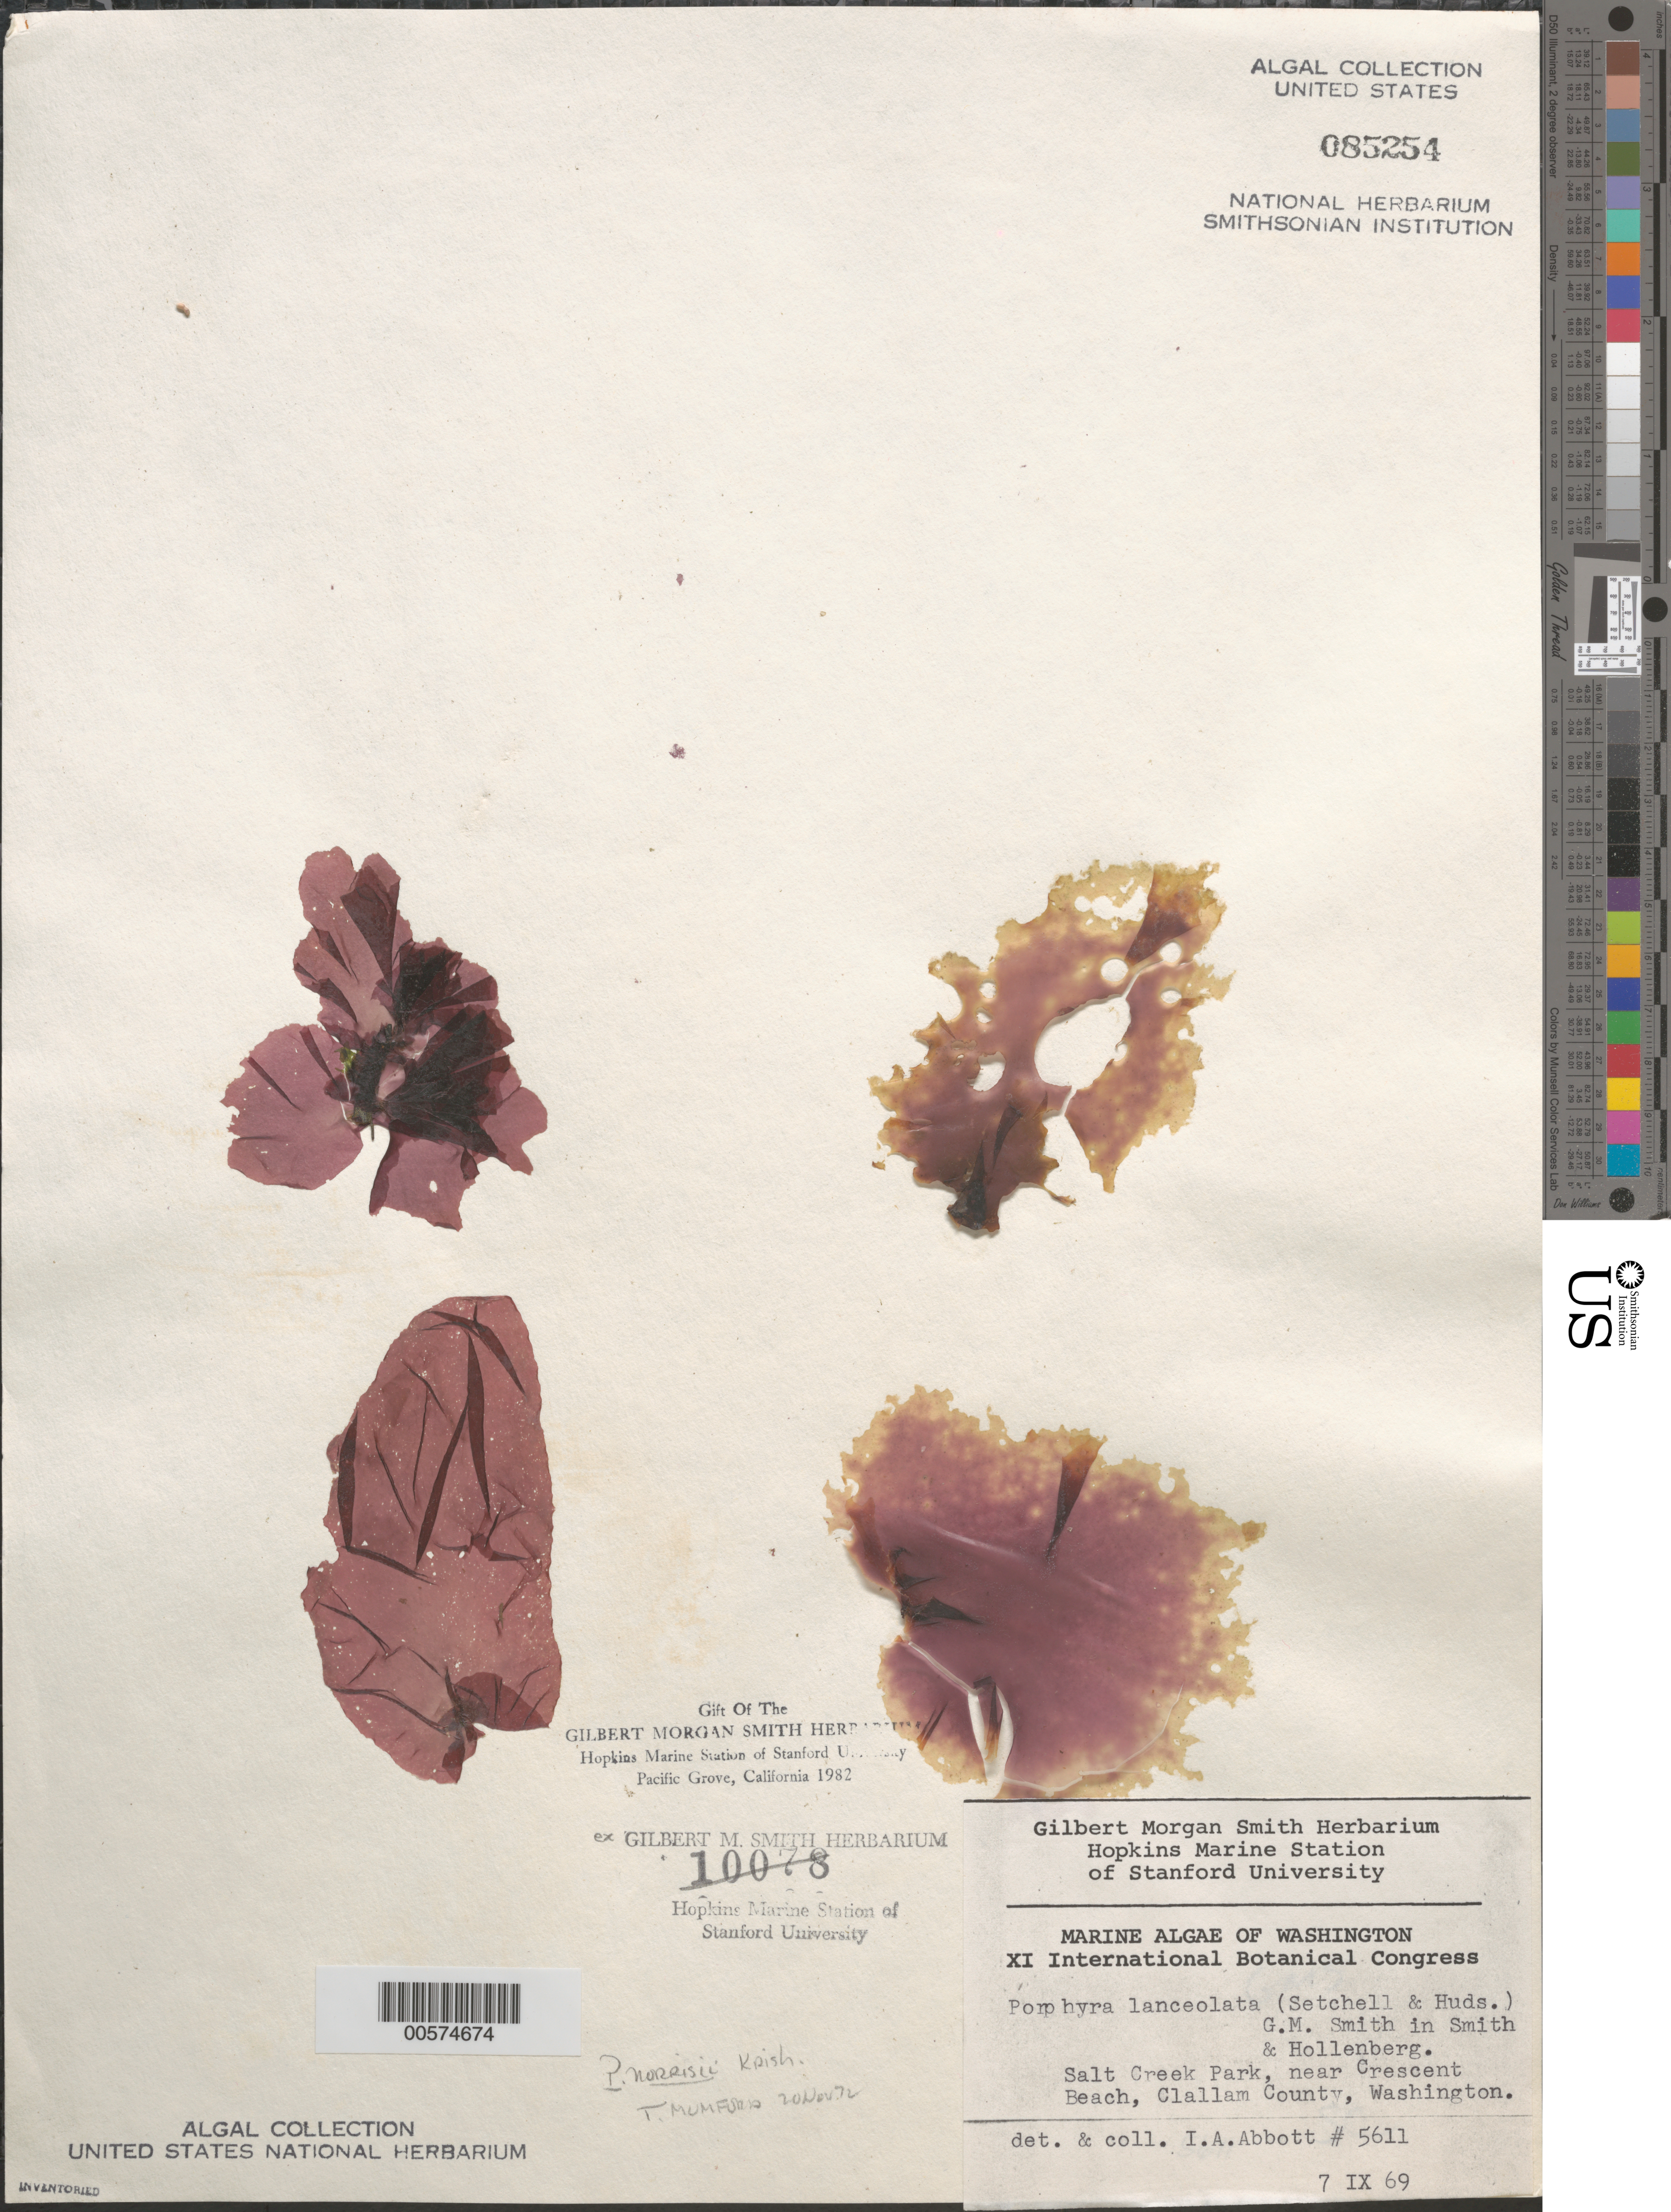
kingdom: Plantae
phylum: Rhodophyta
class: Bangiophyceae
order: Bangiales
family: Bangiaceae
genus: Pyropia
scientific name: Pyropia lanceolata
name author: (Setchell & Hus) S.C. Lindstrom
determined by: Algae name updating Project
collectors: I. A. Abbott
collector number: IAA 5611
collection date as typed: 07 Sep 1969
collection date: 1969-09-07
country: United States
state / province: Washington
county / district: Clallam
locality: Salt Creek Park, near Crescent Beach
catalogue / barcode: US 85254